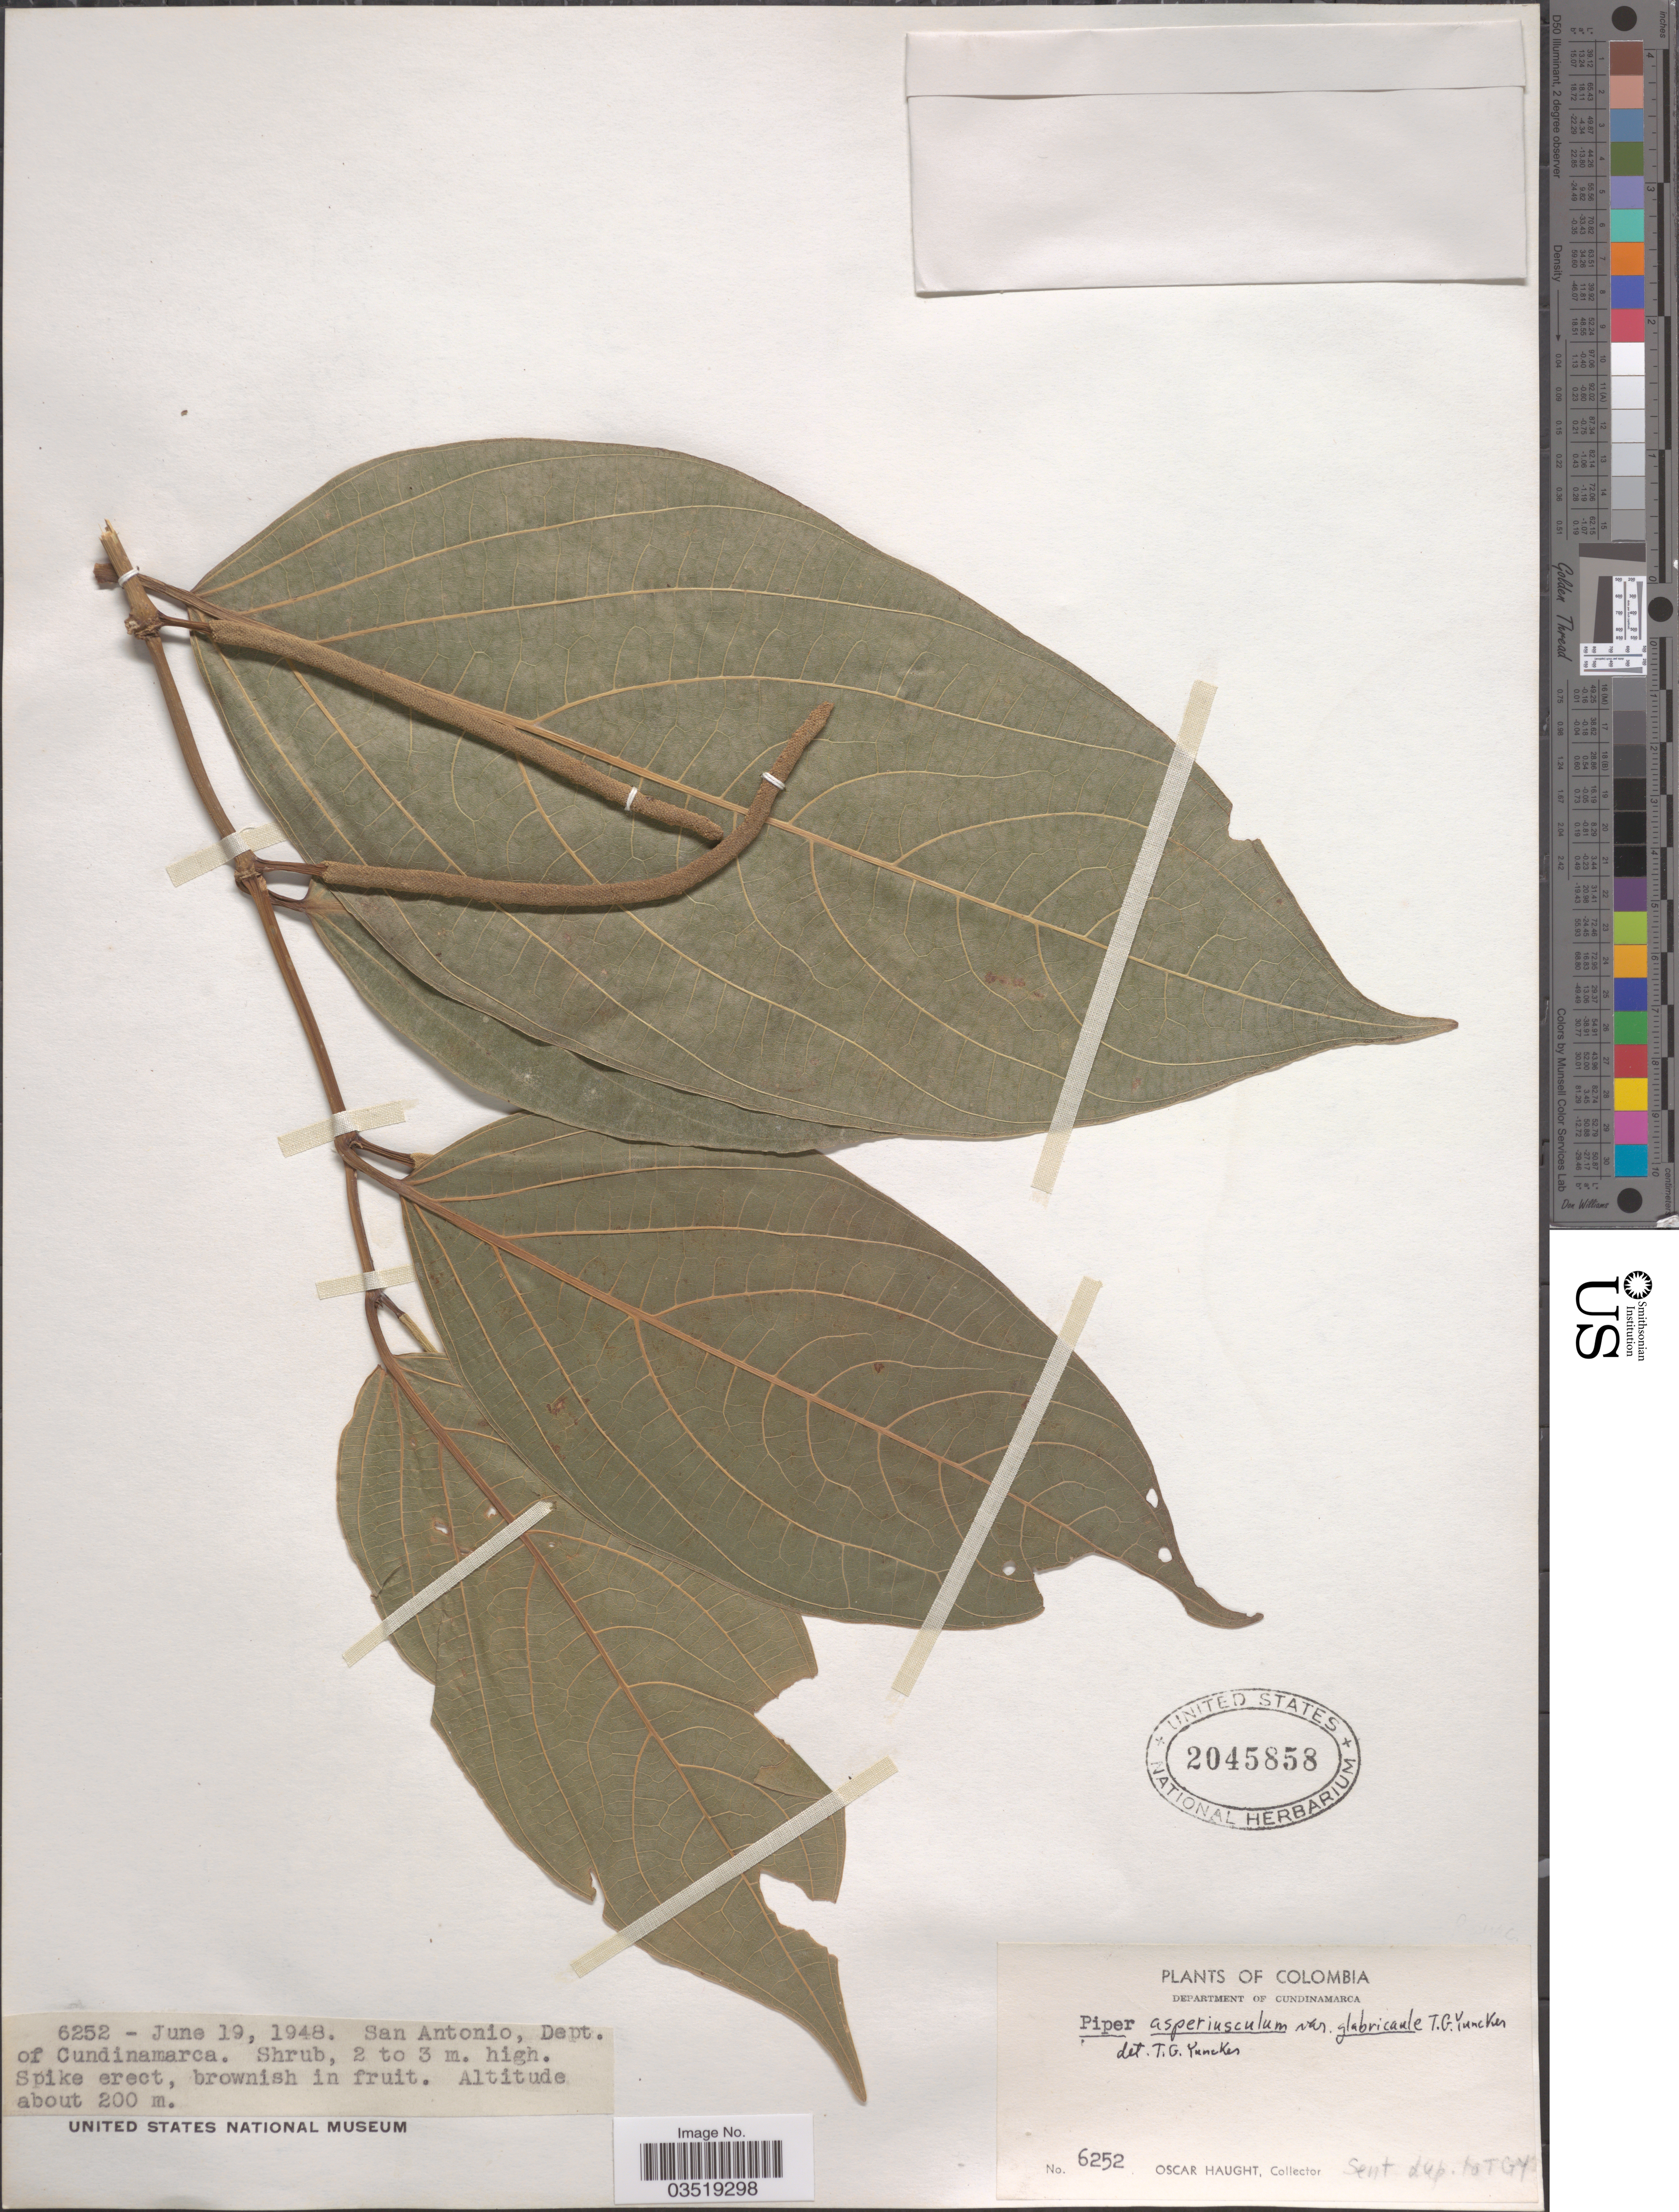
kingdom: Plantae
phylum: Tracheophyta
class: Magnoliopsida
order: Piperales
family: Piperaceae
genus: Piper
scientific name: Piper asperiusculum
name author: Kunth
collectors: O. L. Haught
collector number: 6252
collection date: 1948-06-19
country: Colombia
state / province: Cundinamarca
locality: San Antonio, Dept. of Cundinamarca.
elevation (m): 200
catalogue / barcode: US 2045858